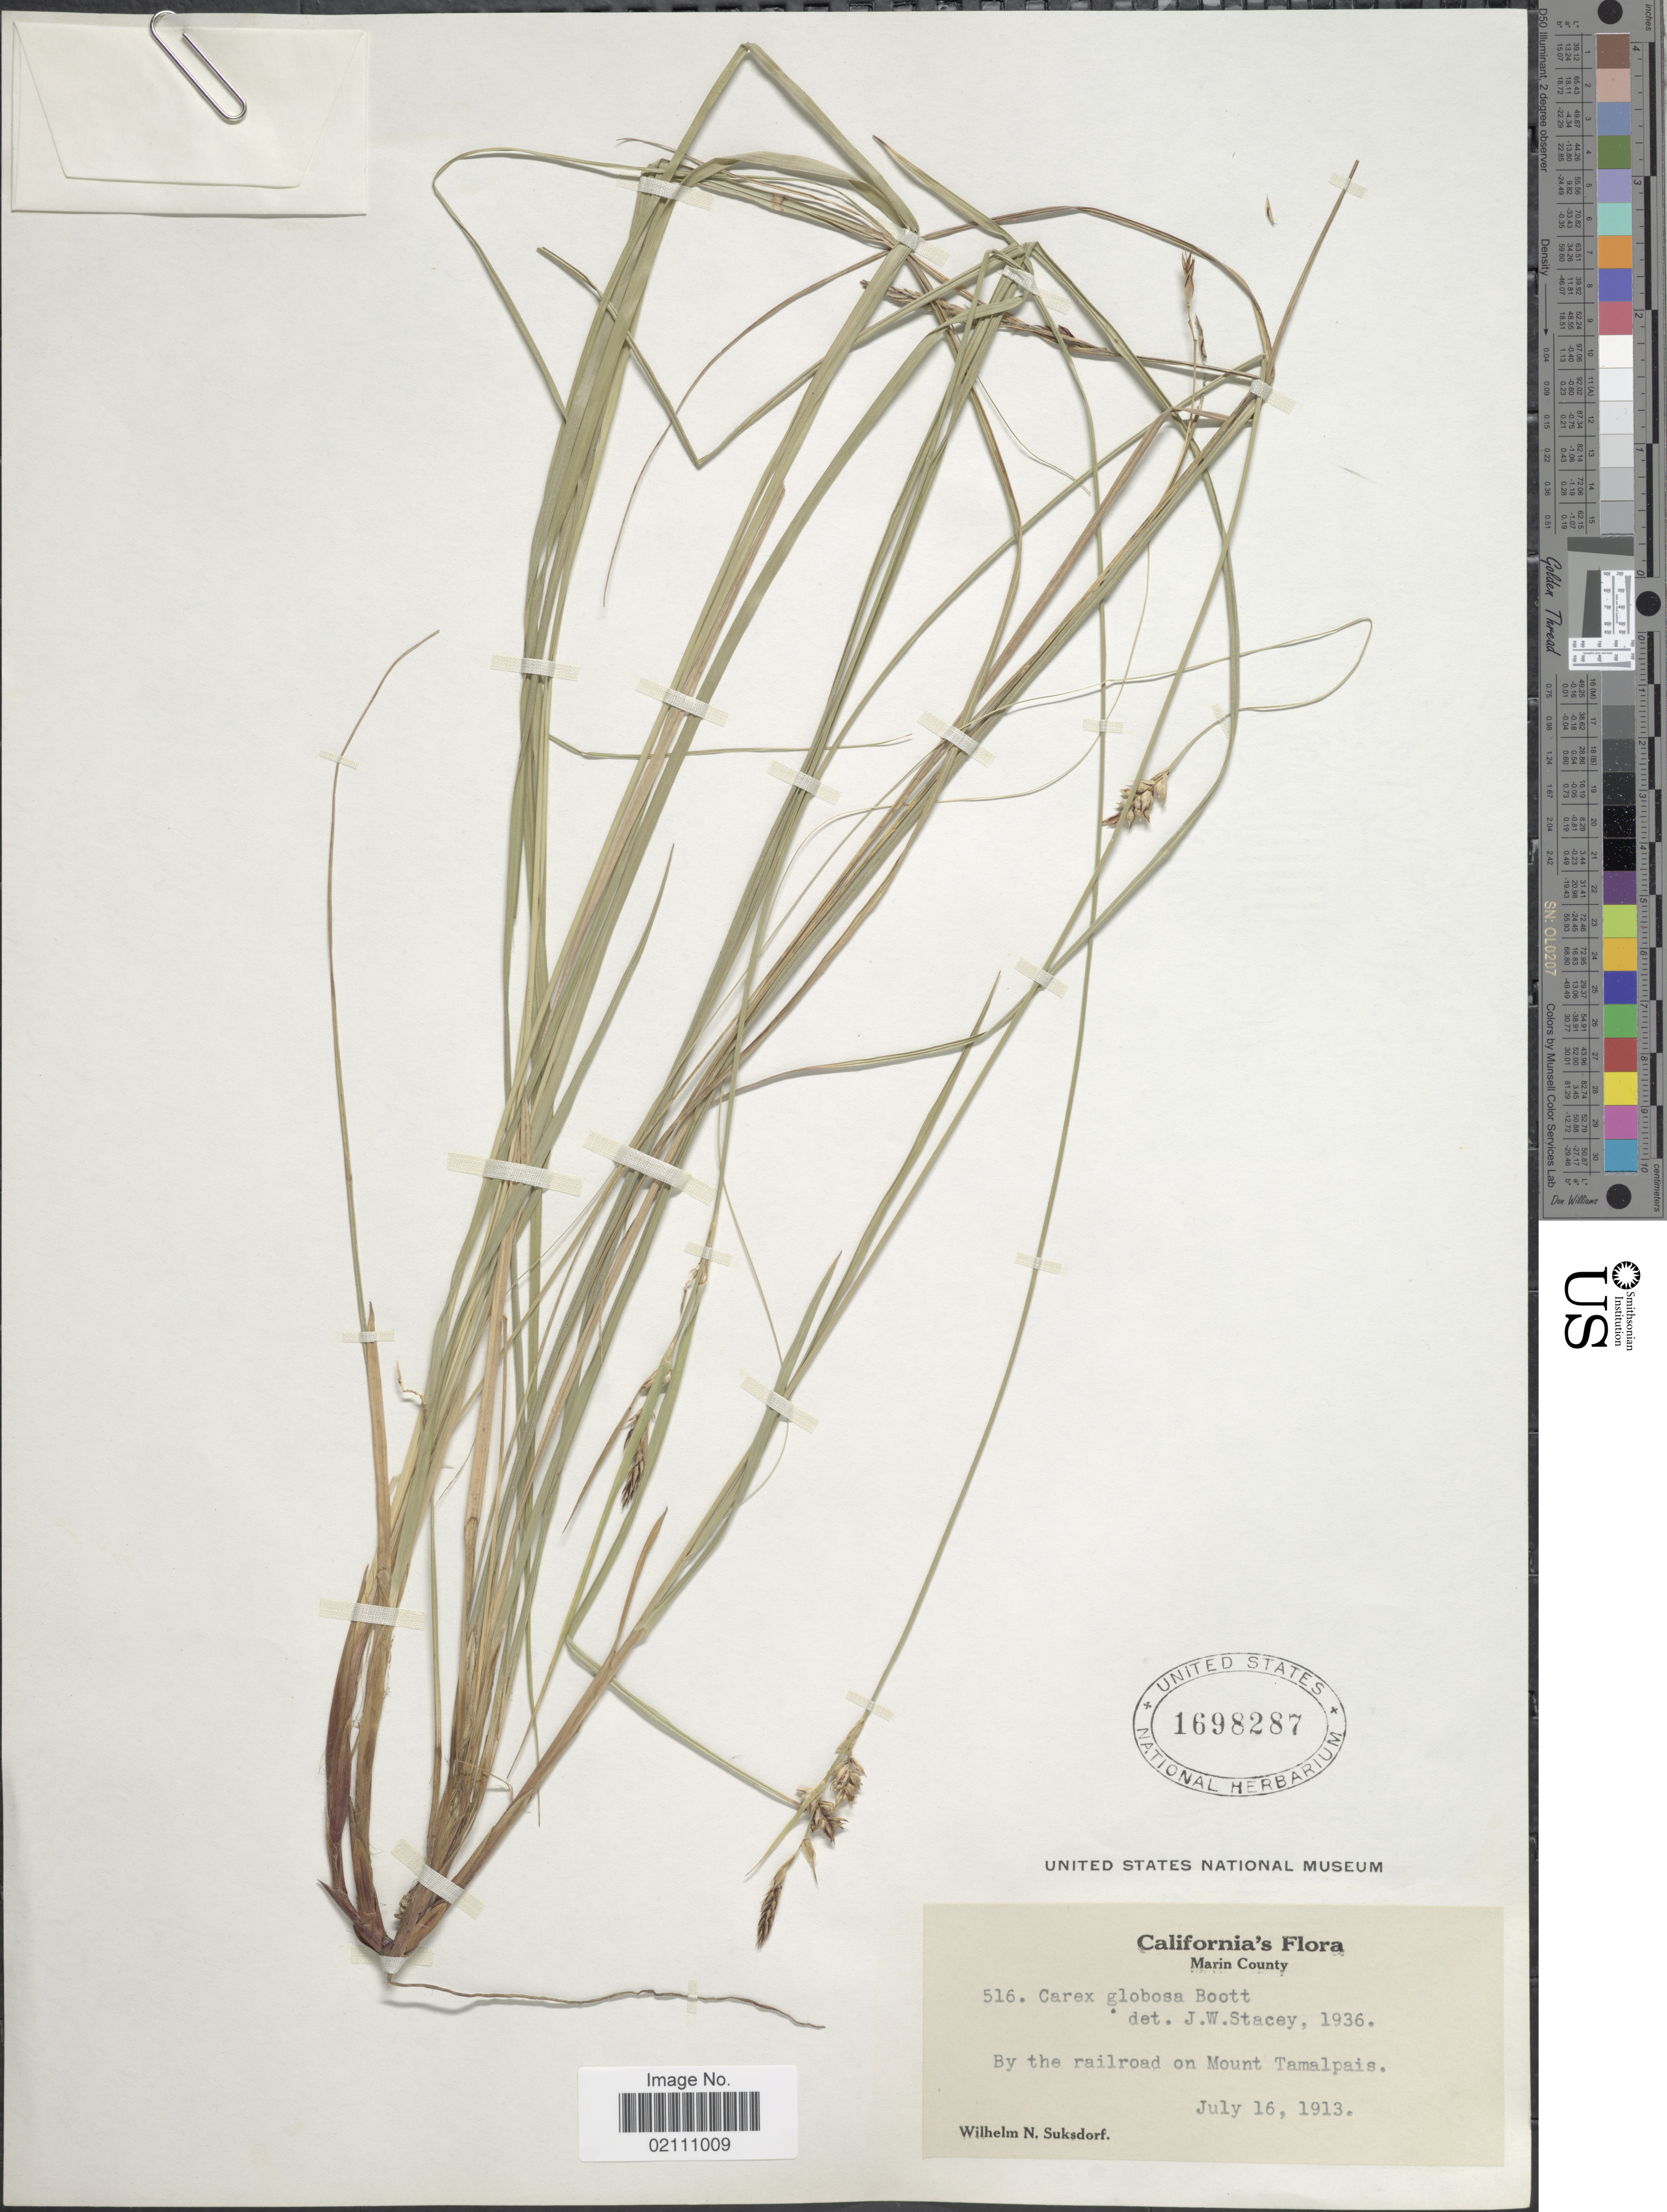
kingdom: Plantae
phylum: Tracheophyta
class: Liliopsida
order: Poales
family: Cyperaceae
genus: Carex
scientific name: Carex globosa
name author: Boott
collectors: W. N. Suksdorf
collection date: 1913-07-16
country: United States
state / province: California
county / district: Marin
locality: By the railroad on Mount Tamalpais, Marin County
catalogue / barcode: US 1698287